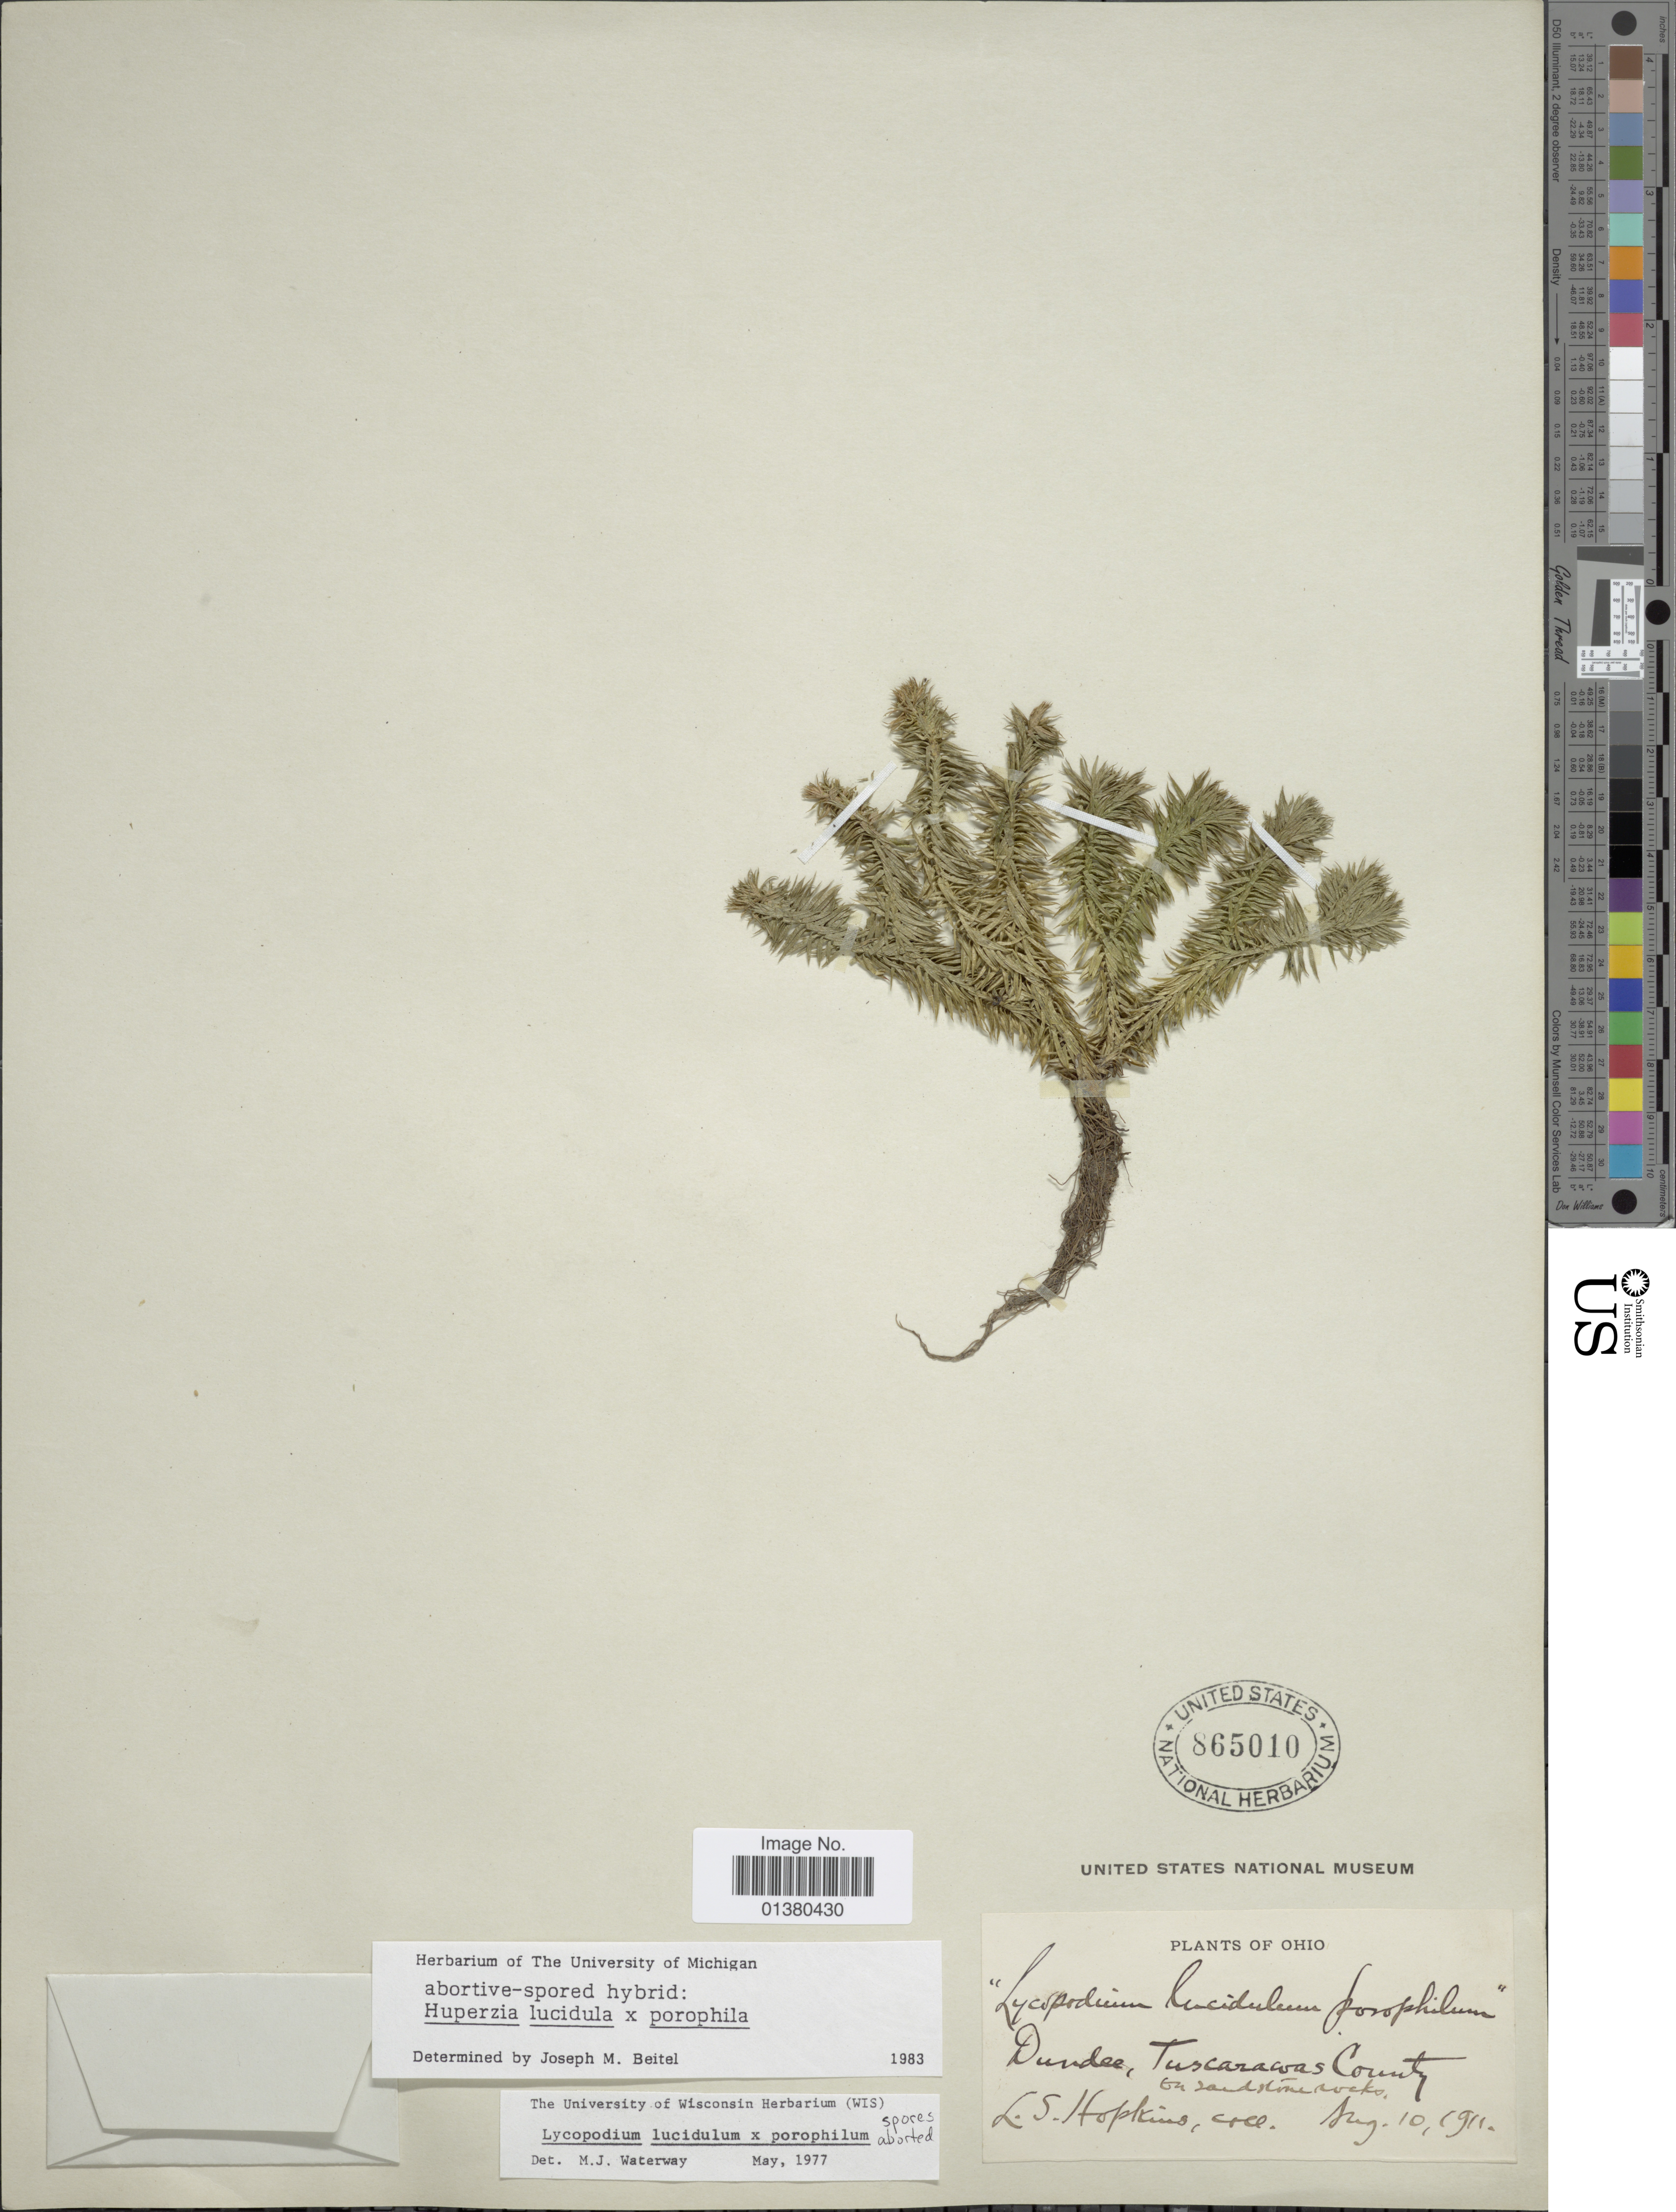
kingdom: Plantae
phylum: Tracheophyta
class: Lycopodiopsida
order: Lycopodiales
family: Lycopodiaceae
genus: Huperzia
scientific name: Huperzia lucidula x H. porophila (F.E. Lloyd & Underw.) Holub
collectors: L. Hopkins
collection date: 1911-08-10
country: United States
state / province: Ohio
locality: Dundee, Tuscarawas County, on shady rocks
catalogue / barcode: US 865010